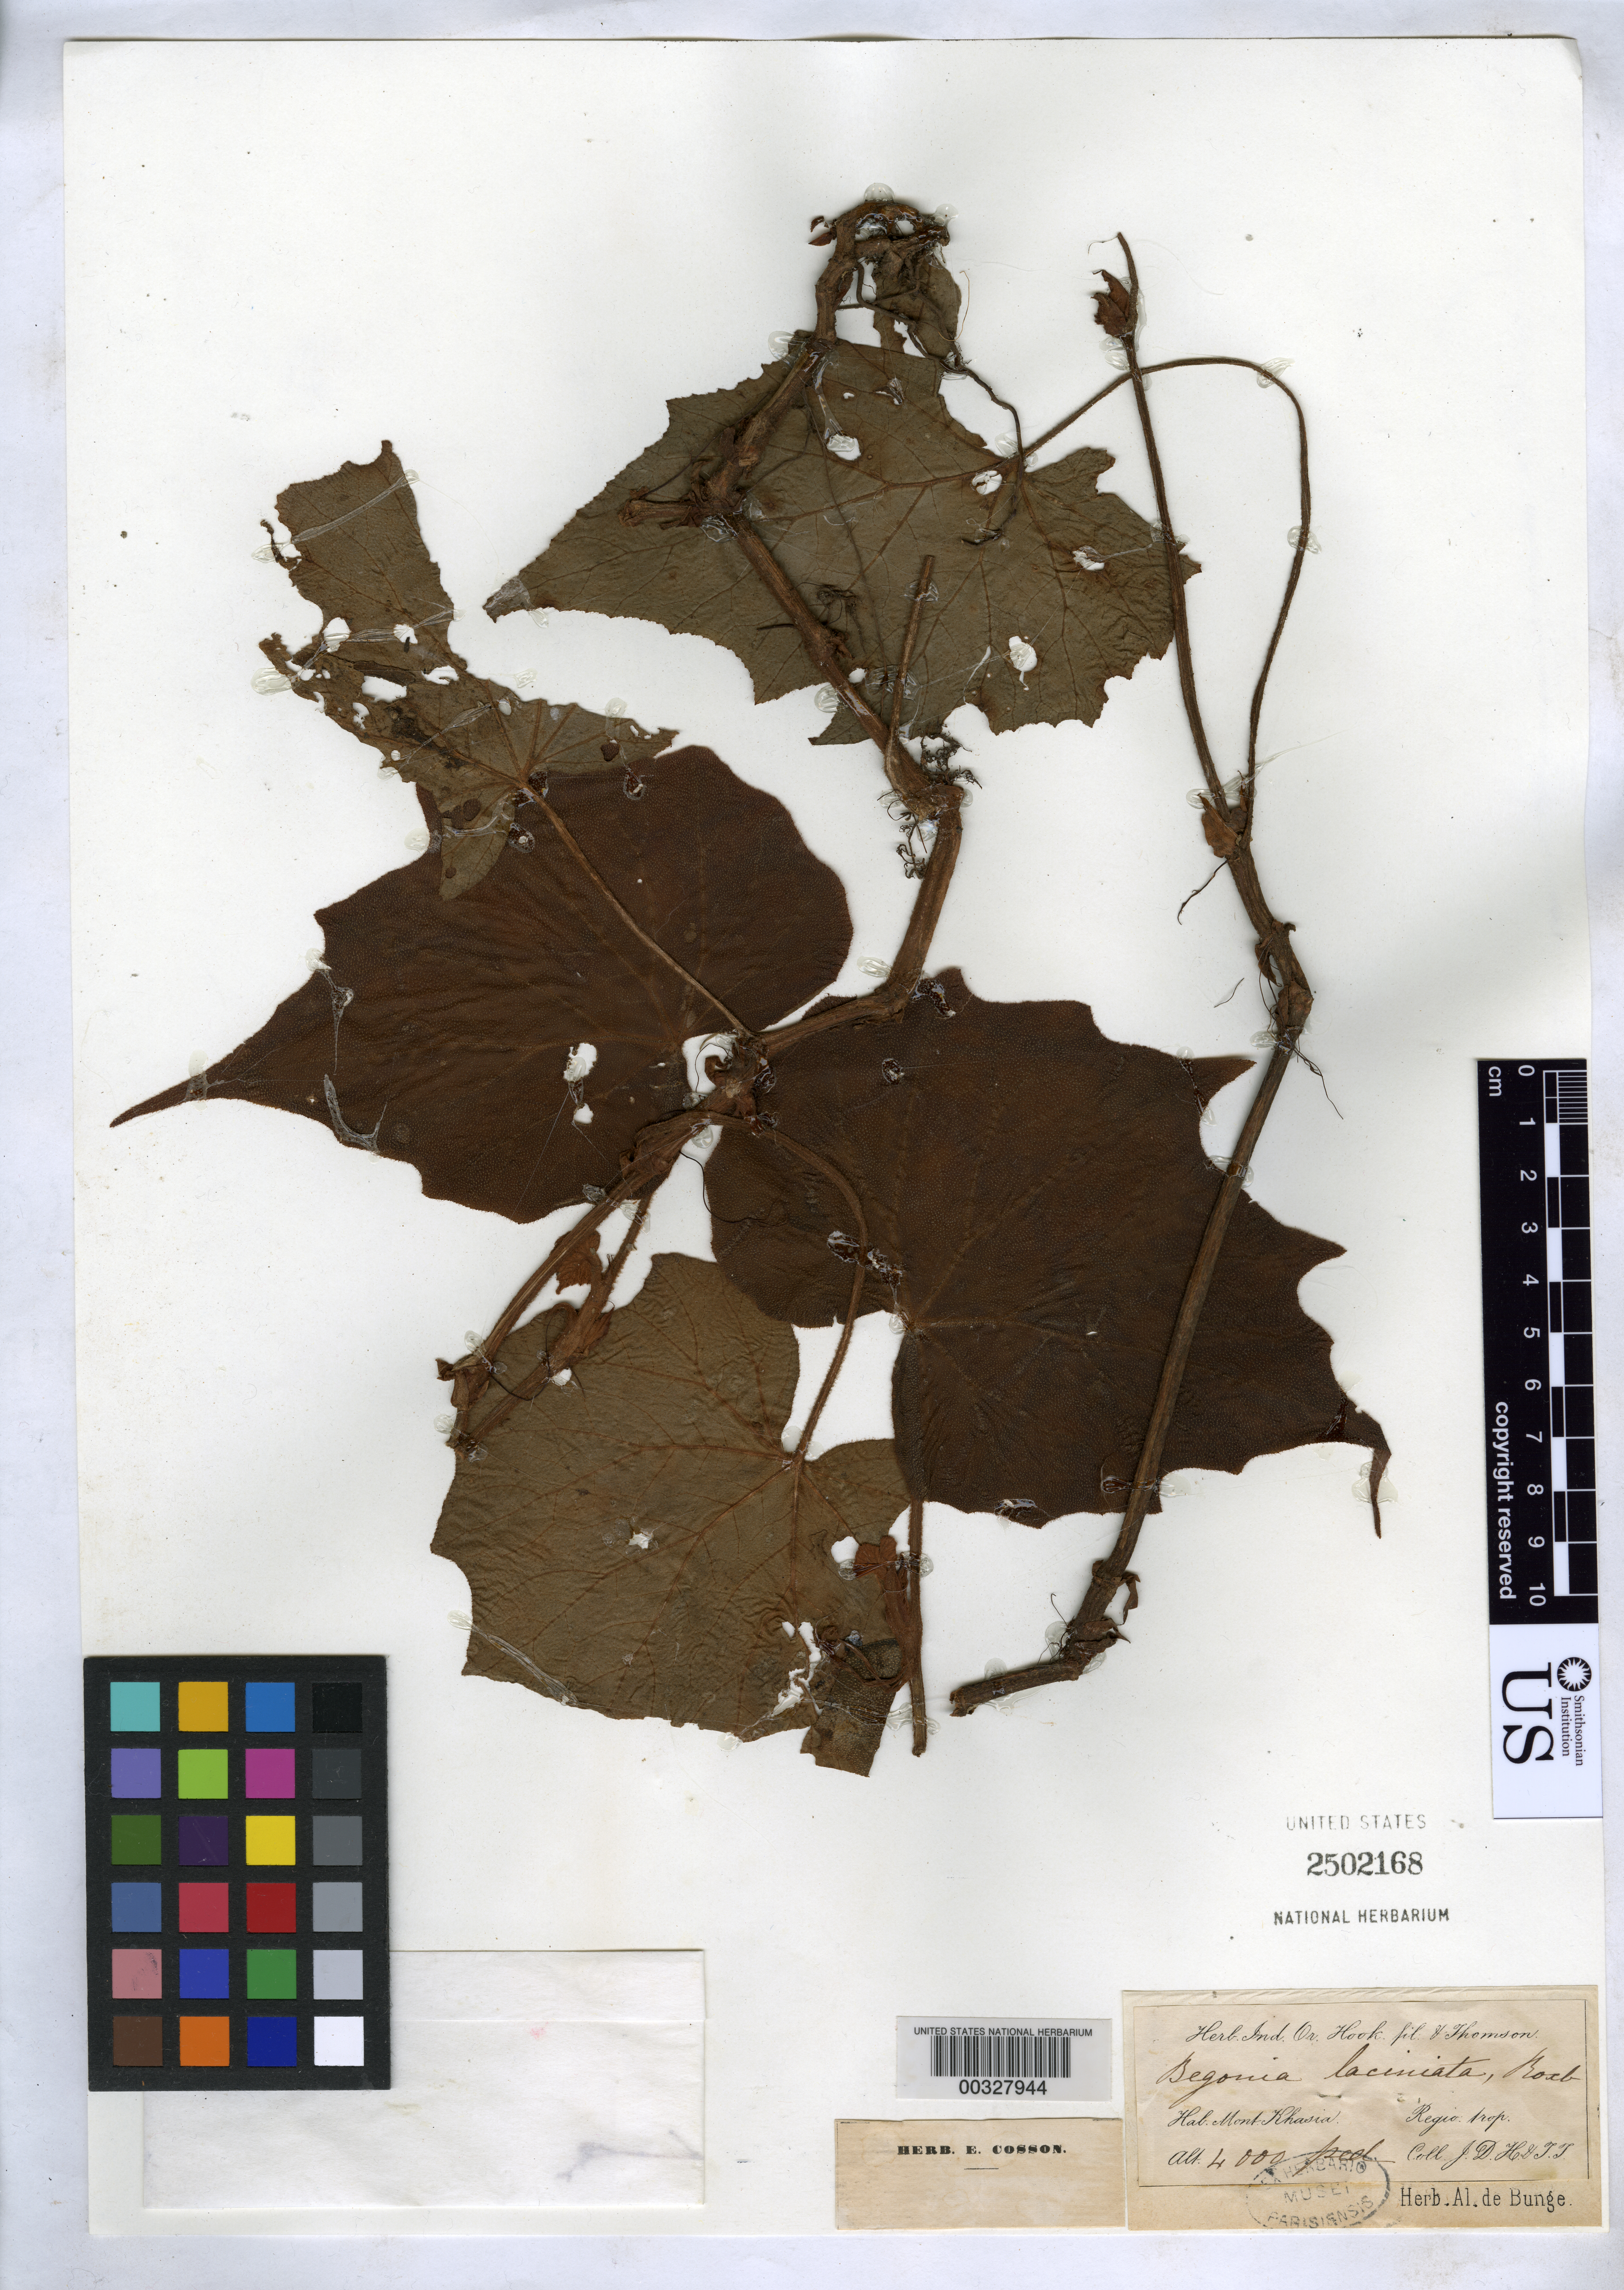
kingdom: Plantae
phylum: Tracheophyta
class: Magnoliopsida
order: Cucurbitales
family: Begoniaceae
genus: Begonia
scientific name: Begonia palmata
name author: D. Don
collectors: J. D. Hooker & T. Thomson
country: India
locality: Mont khasia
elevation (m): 1219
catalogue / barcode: US 2502168